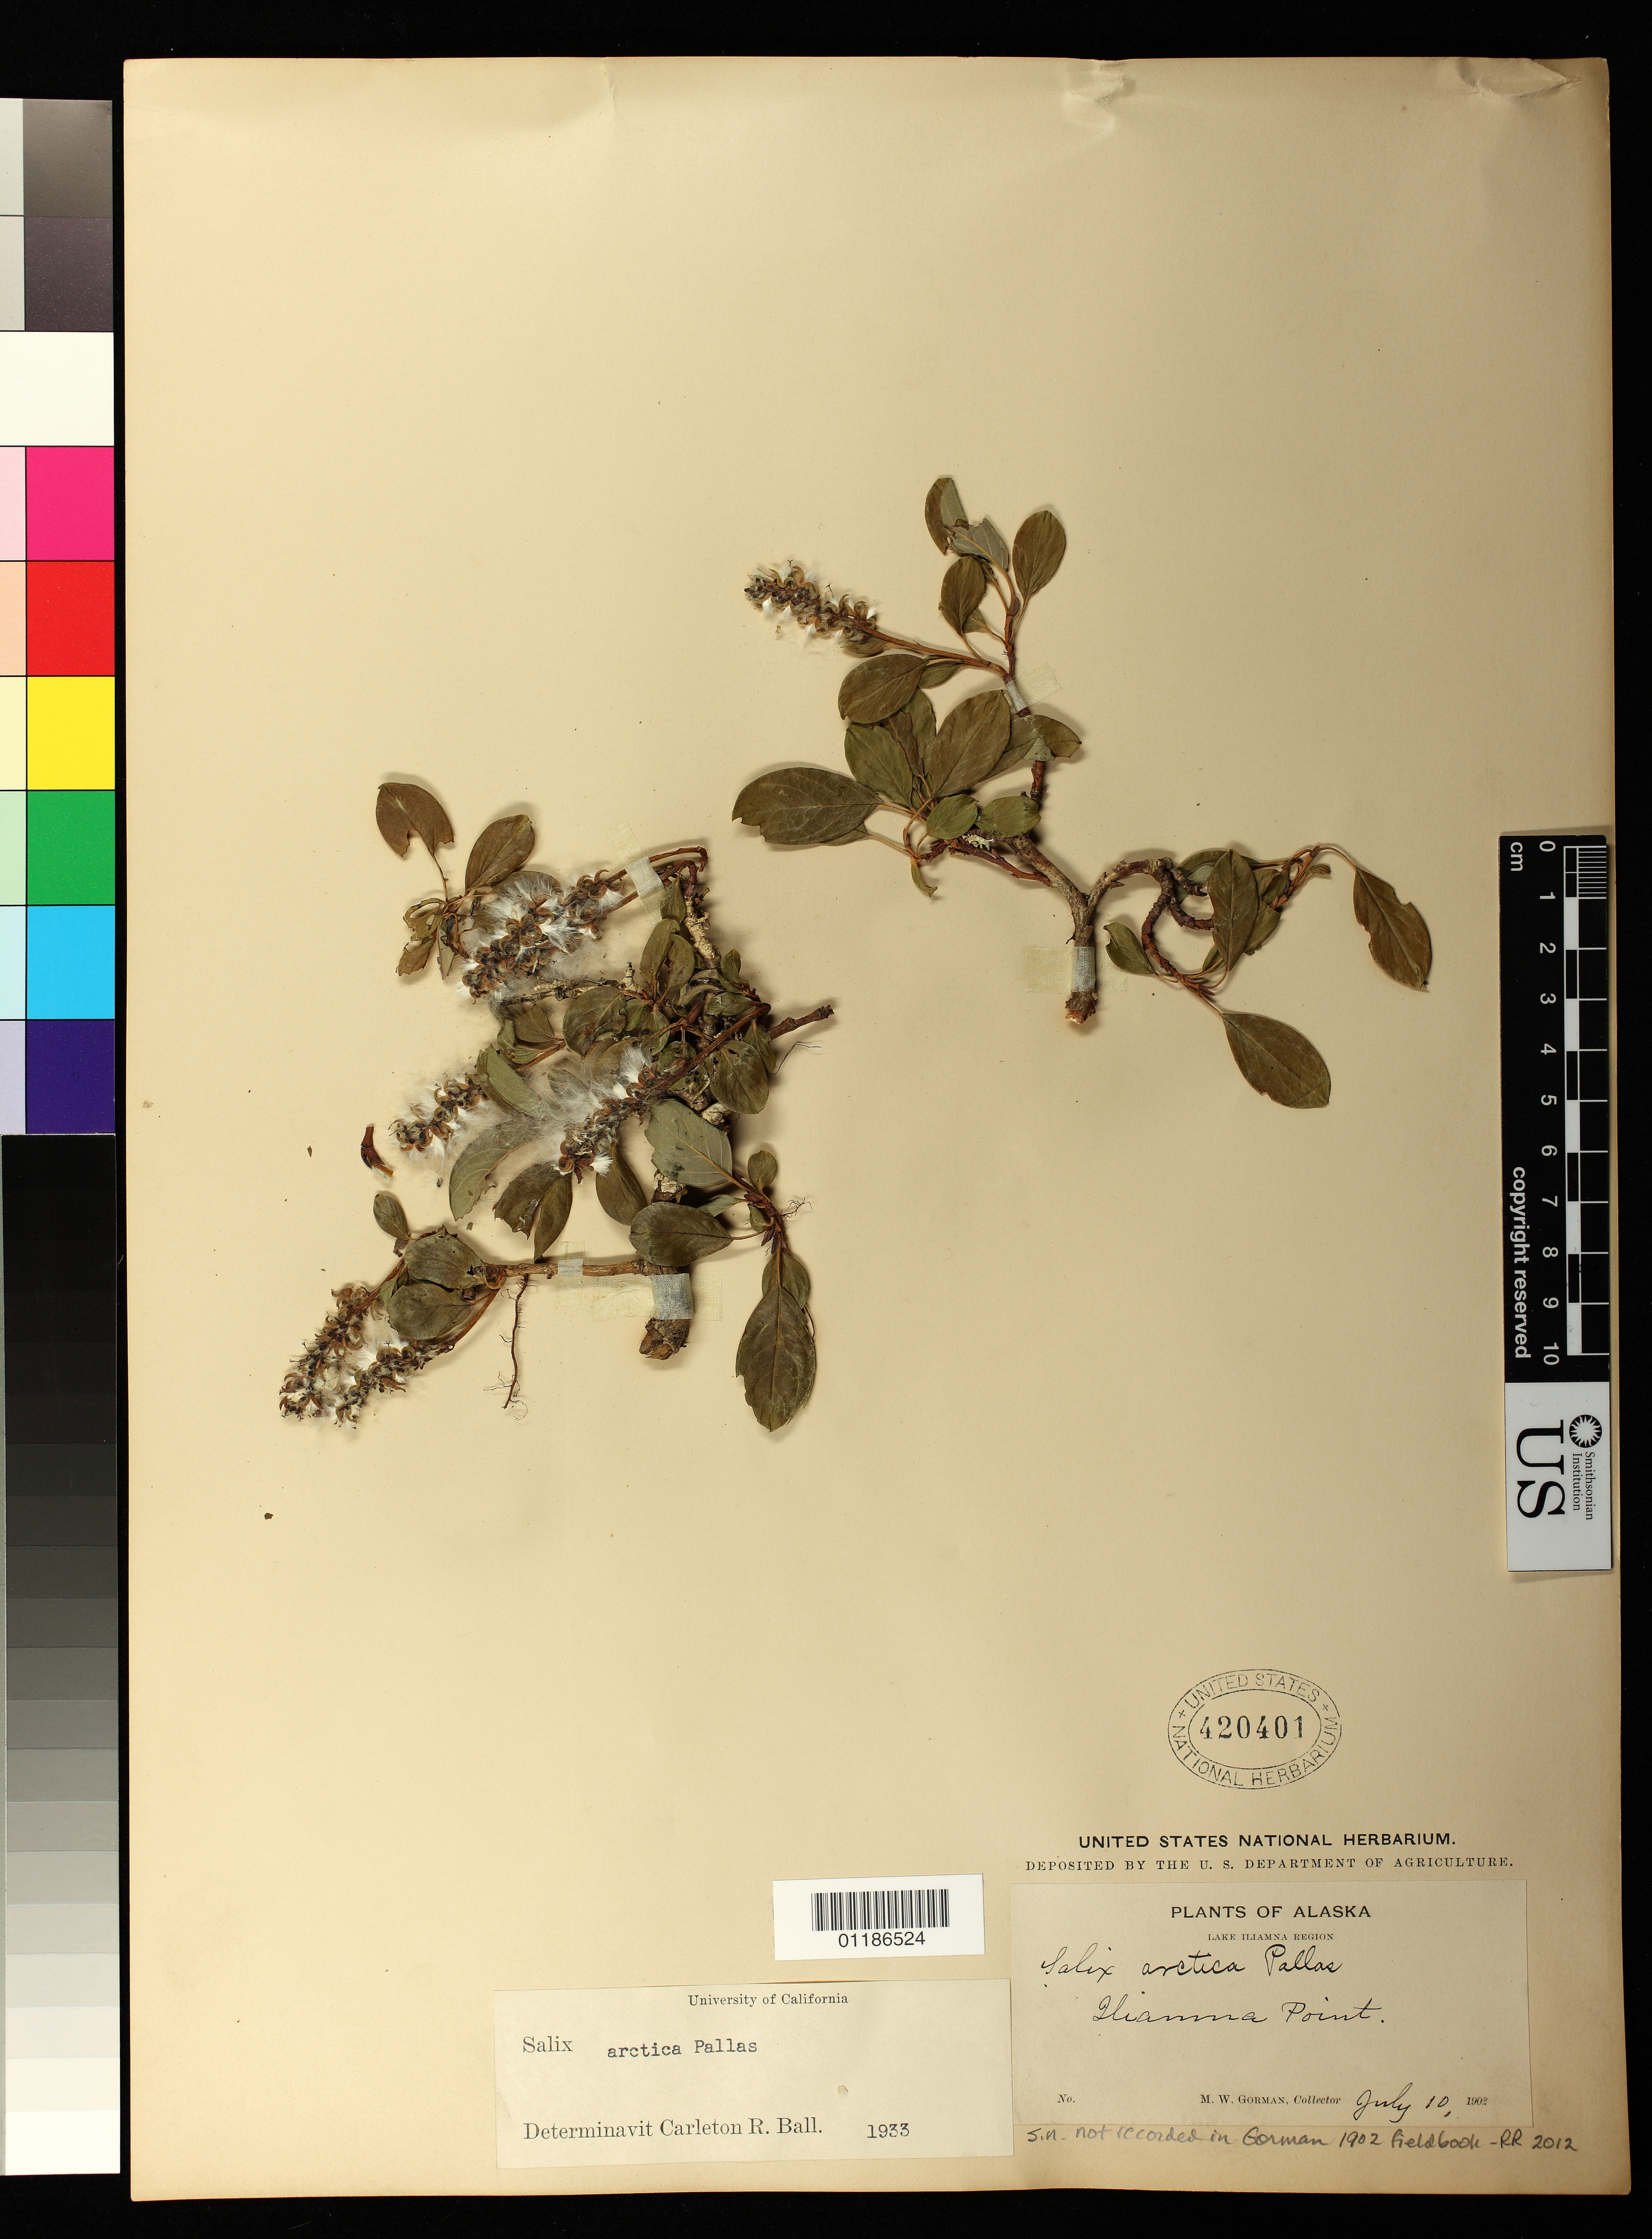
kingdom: Plantae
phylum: Tracheophyta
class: Magnoliopsida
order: Malpighiales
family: Salicaceae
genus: Salix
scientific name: Salix arctica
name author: Pall.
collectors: M. W. Gorman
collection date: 1902-07-10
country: United States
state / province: Alaska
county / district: Lake and Peninsula Borough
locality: Iliamna Point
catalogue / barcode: US 420401